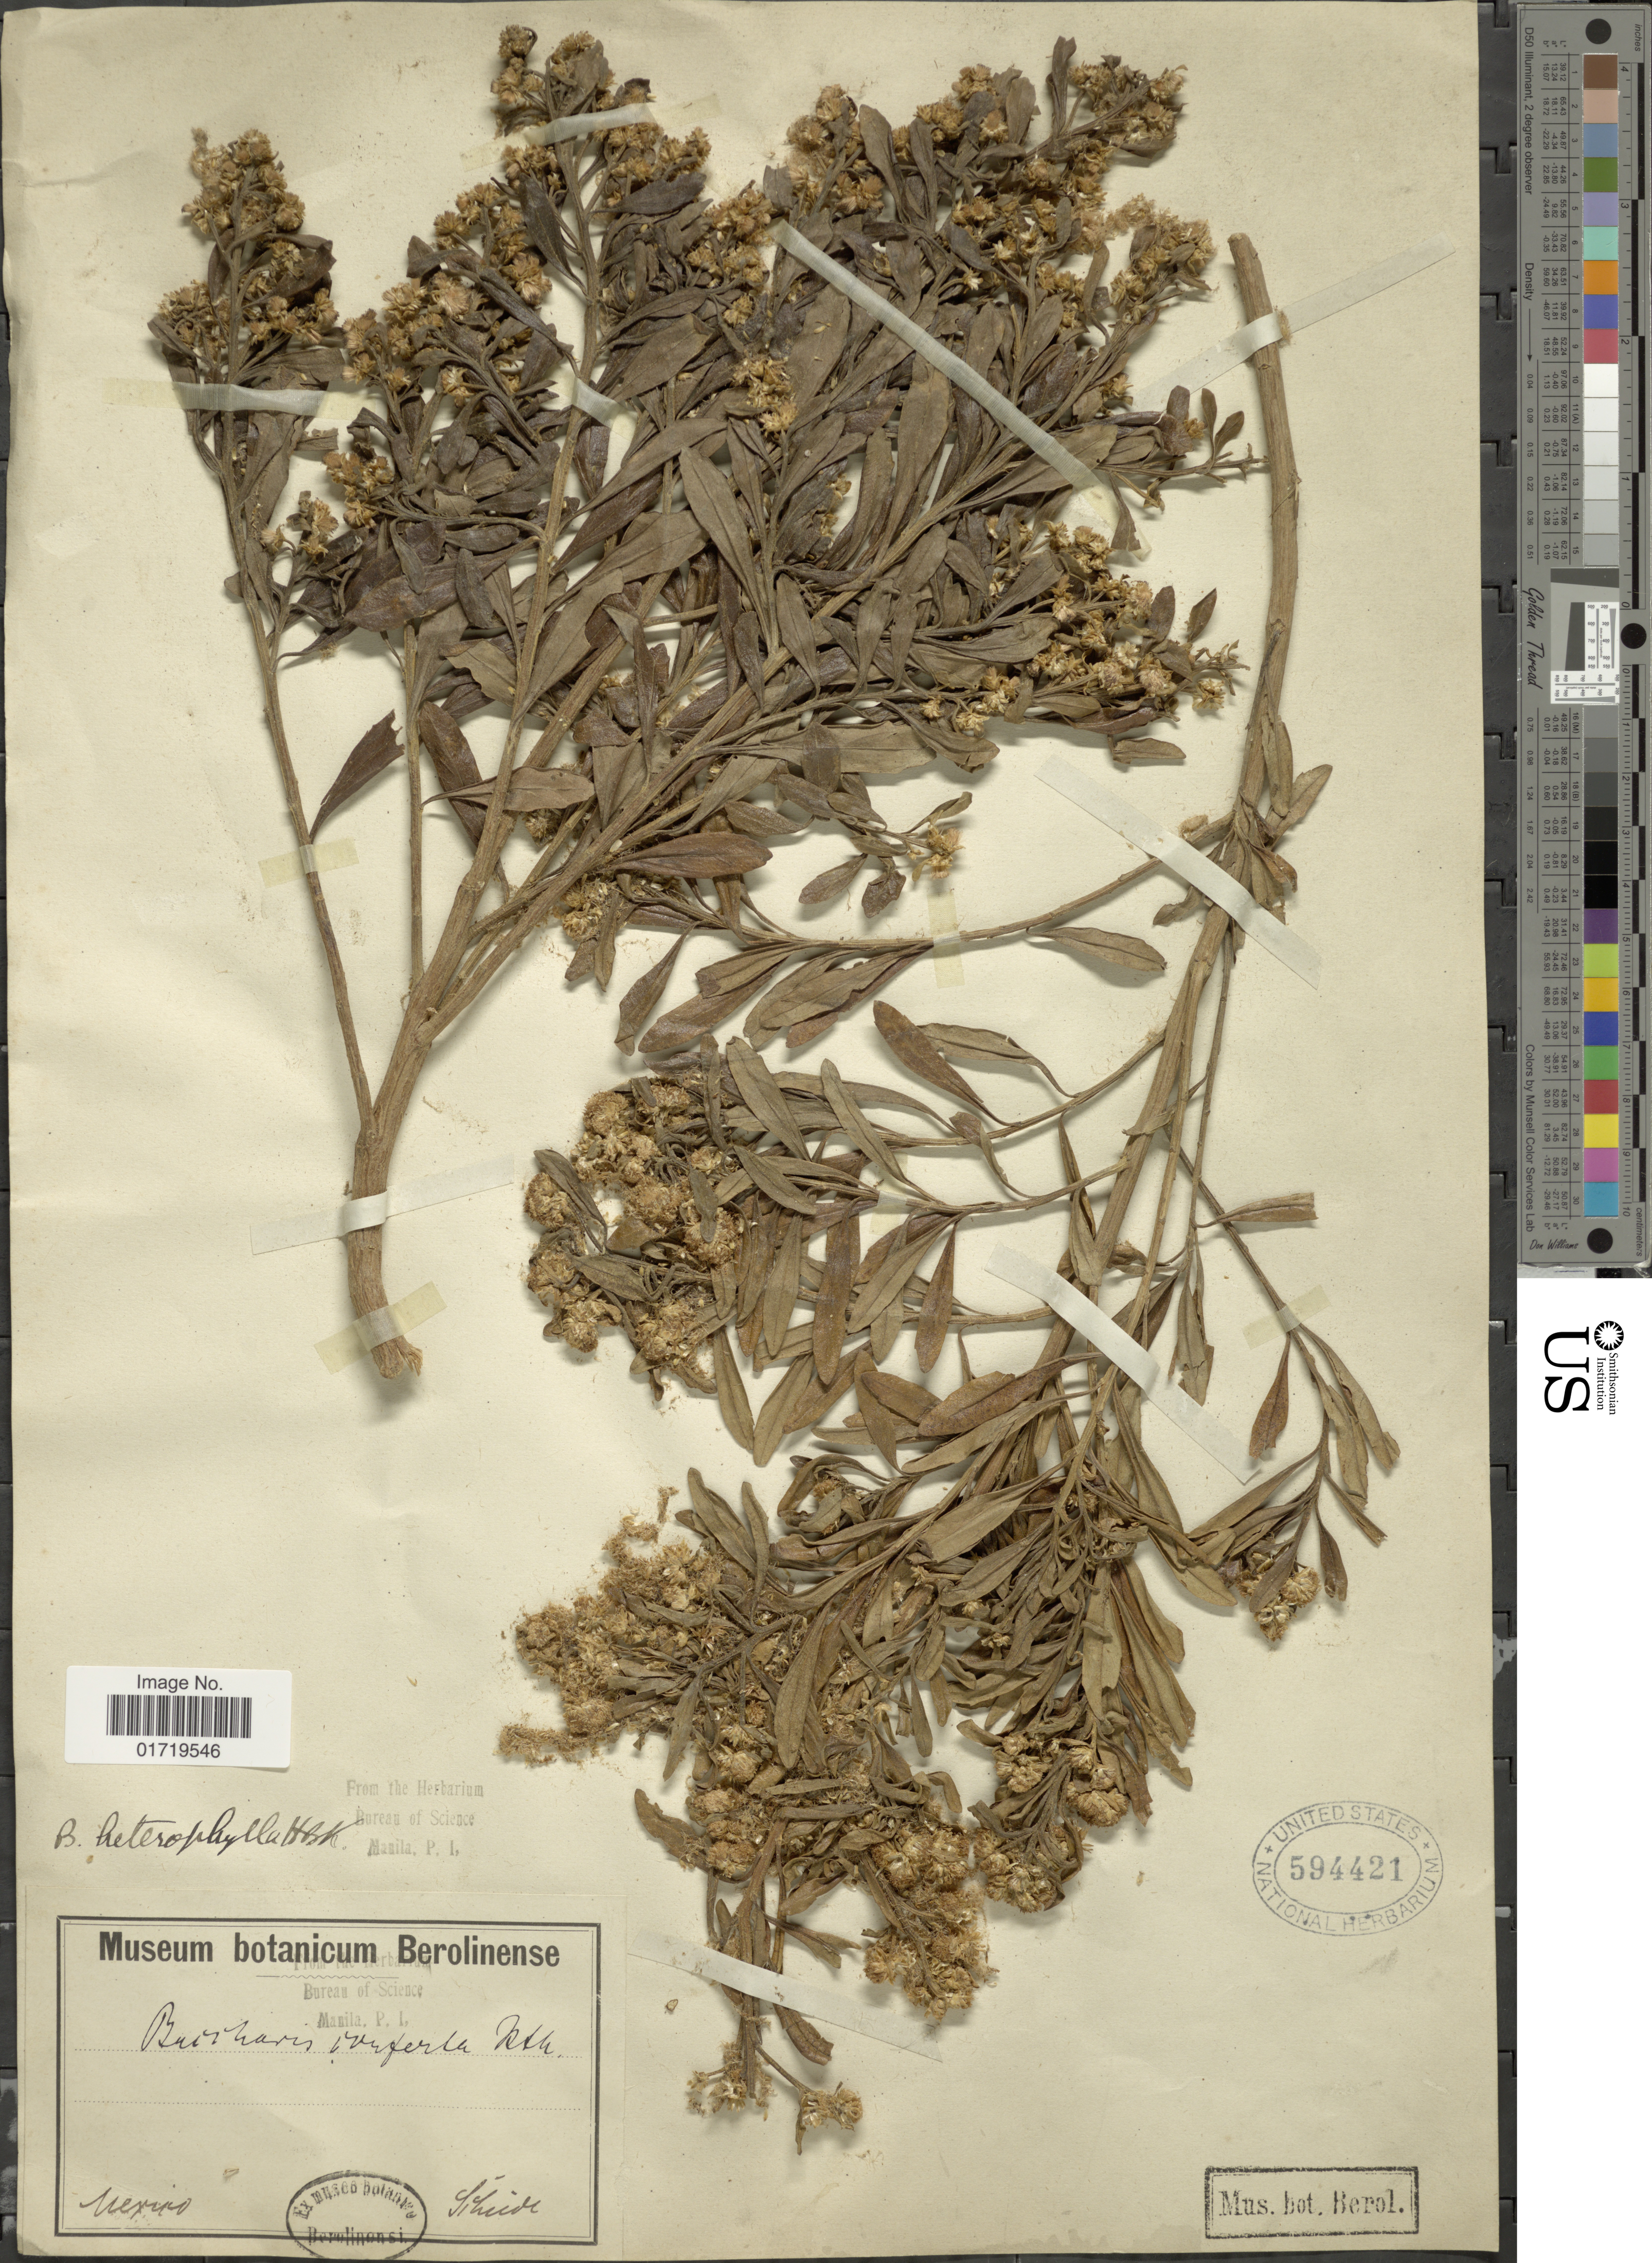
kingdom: Plantae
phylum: Tracheophyta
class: Magnoliopsida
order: Asterales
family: Asteraceae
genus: Baccharis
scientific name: Baccharis heterophylla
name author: Kunth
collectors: Schiede, --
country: Mexico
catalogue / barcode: US 594421